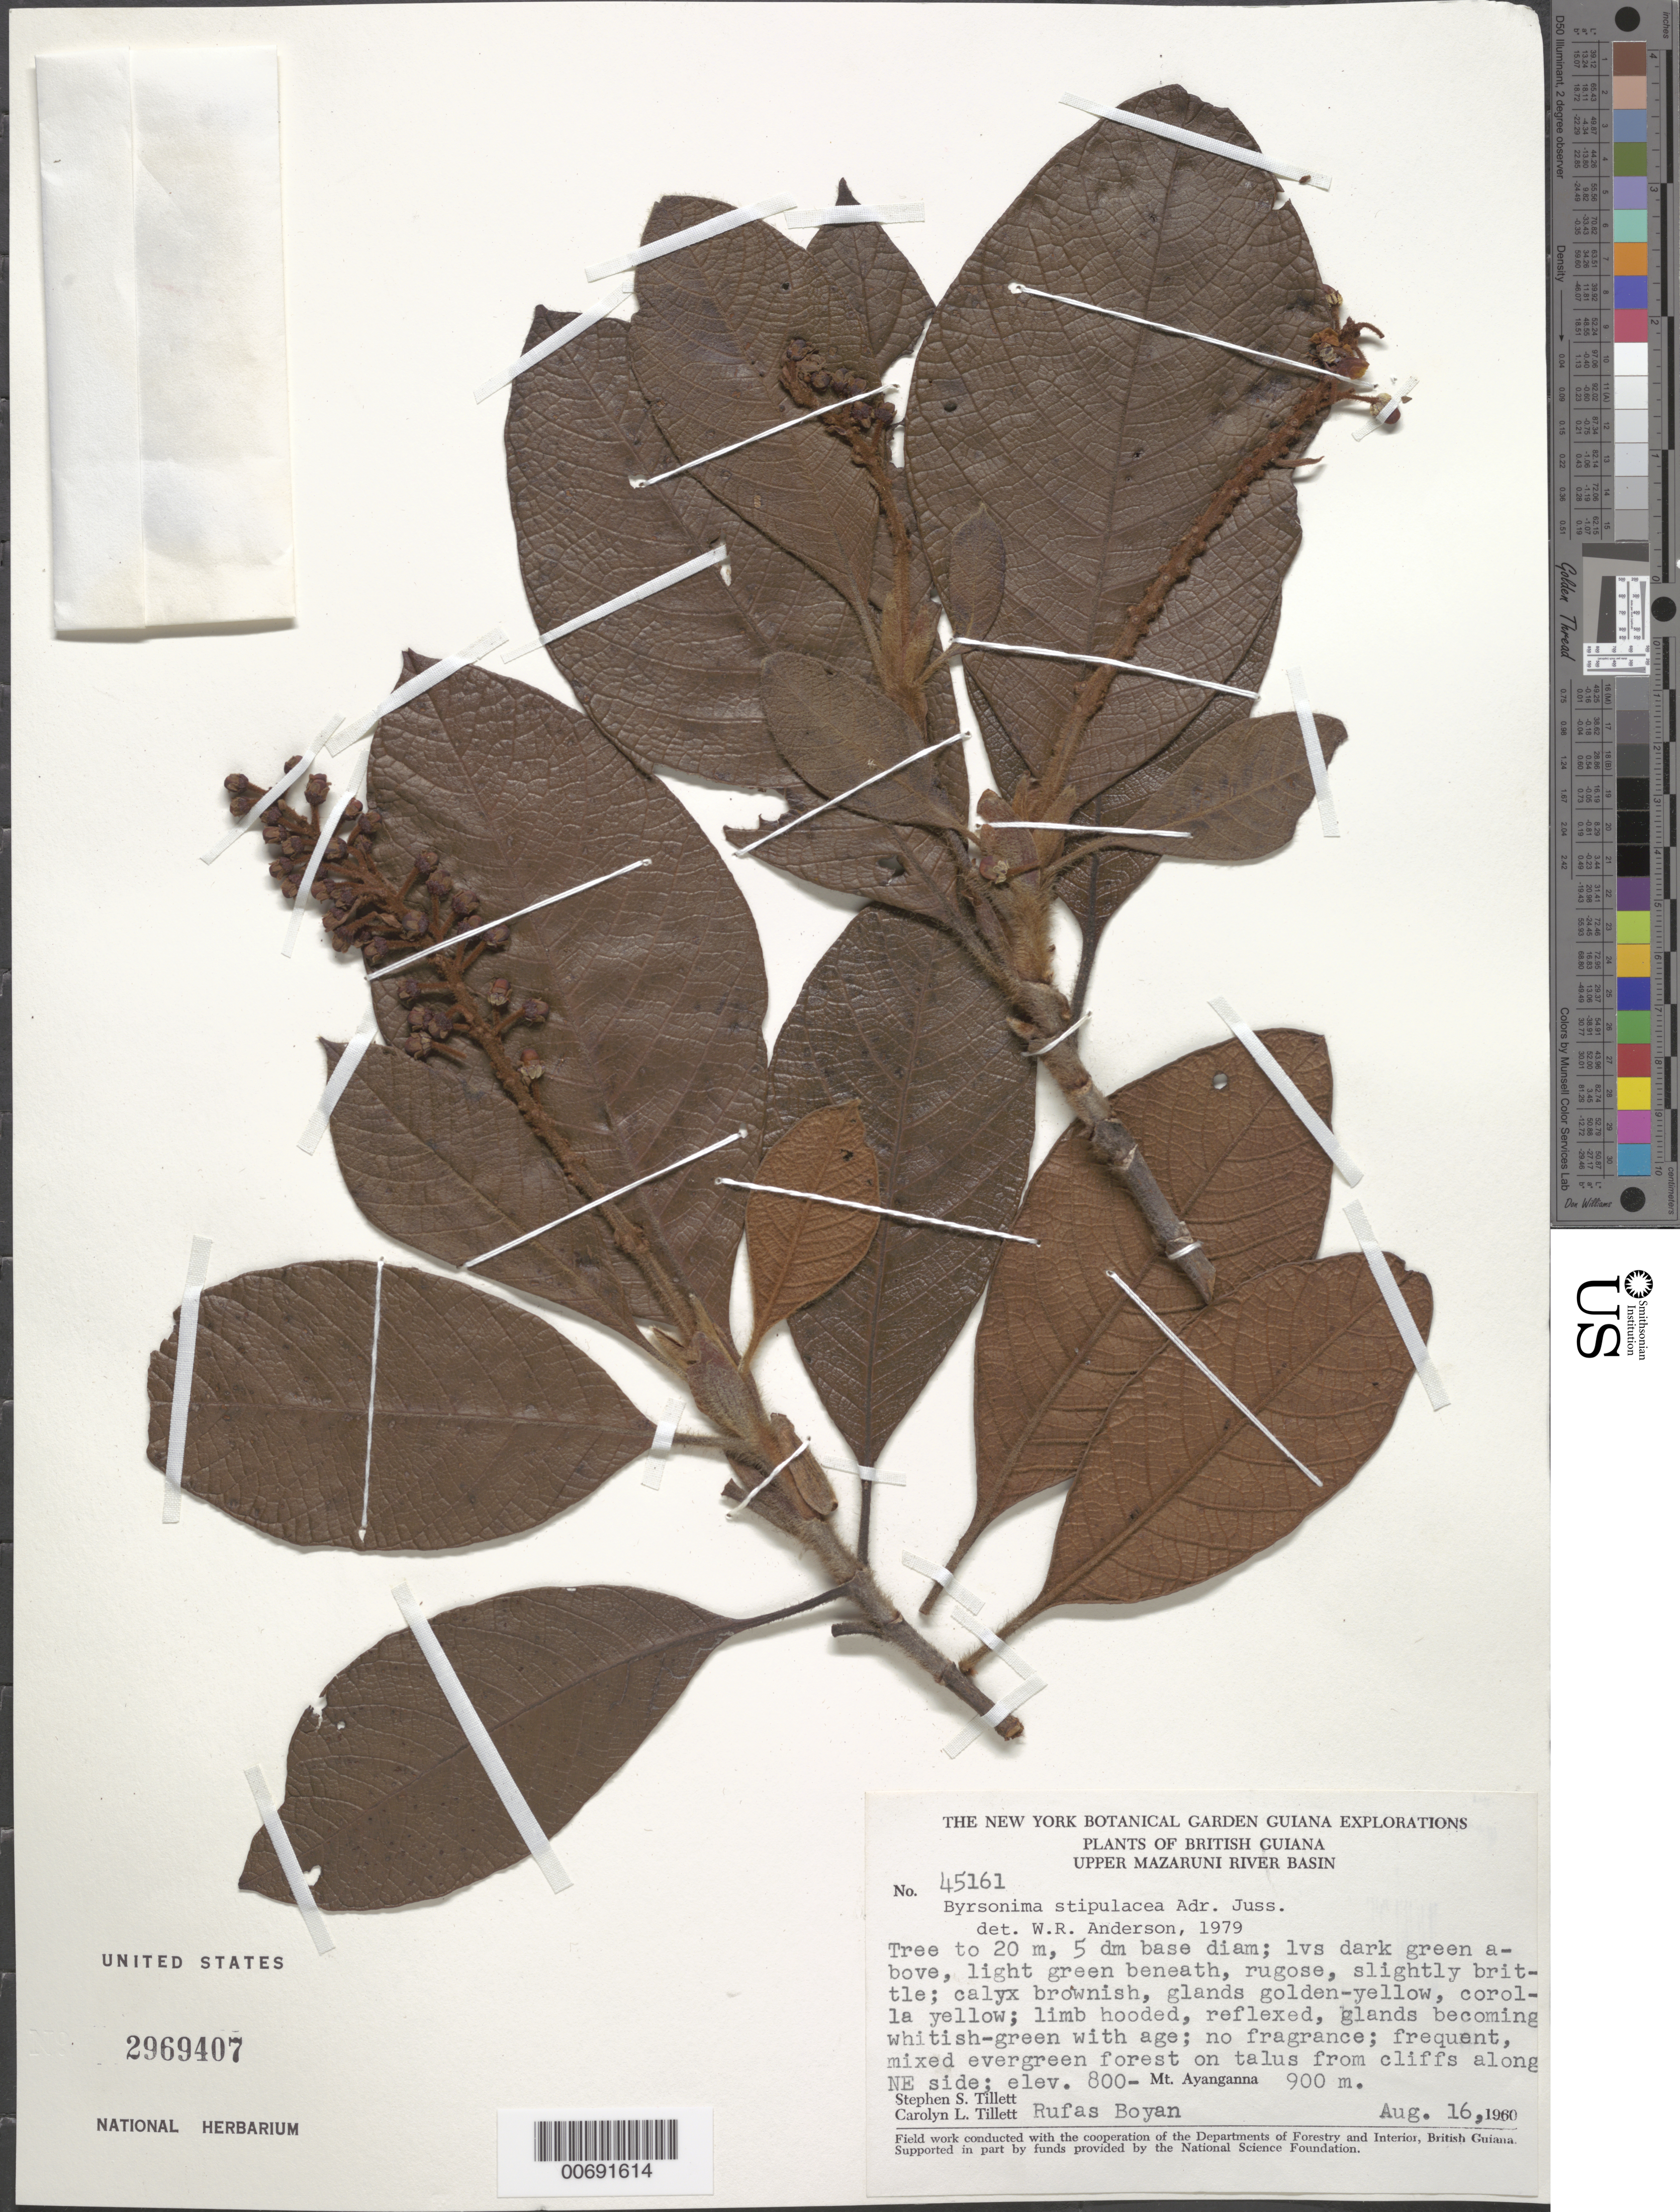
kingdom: Plantae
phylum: Tracheophyta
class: Magnoliopsida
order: Malpighiales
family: Malpighiaceae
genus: Byrsonima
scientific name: Byrsonima stipulacea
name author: A. Juss.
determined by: Anderson, W. R., (MICH), University of Michigan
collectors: S. S. Tillett, C. L. Tillett & R. Boyan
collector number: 45161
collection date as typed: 16-Aug-60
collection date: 1960-08-16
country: Guyana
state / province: Cuyuni-Mazaruni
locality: Mt. Ayanganna, NE side of, Upper Mazaruni R Basin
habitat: Mixed evergreen forest on talus from cliffs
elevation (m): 800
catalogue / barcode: US 2969407